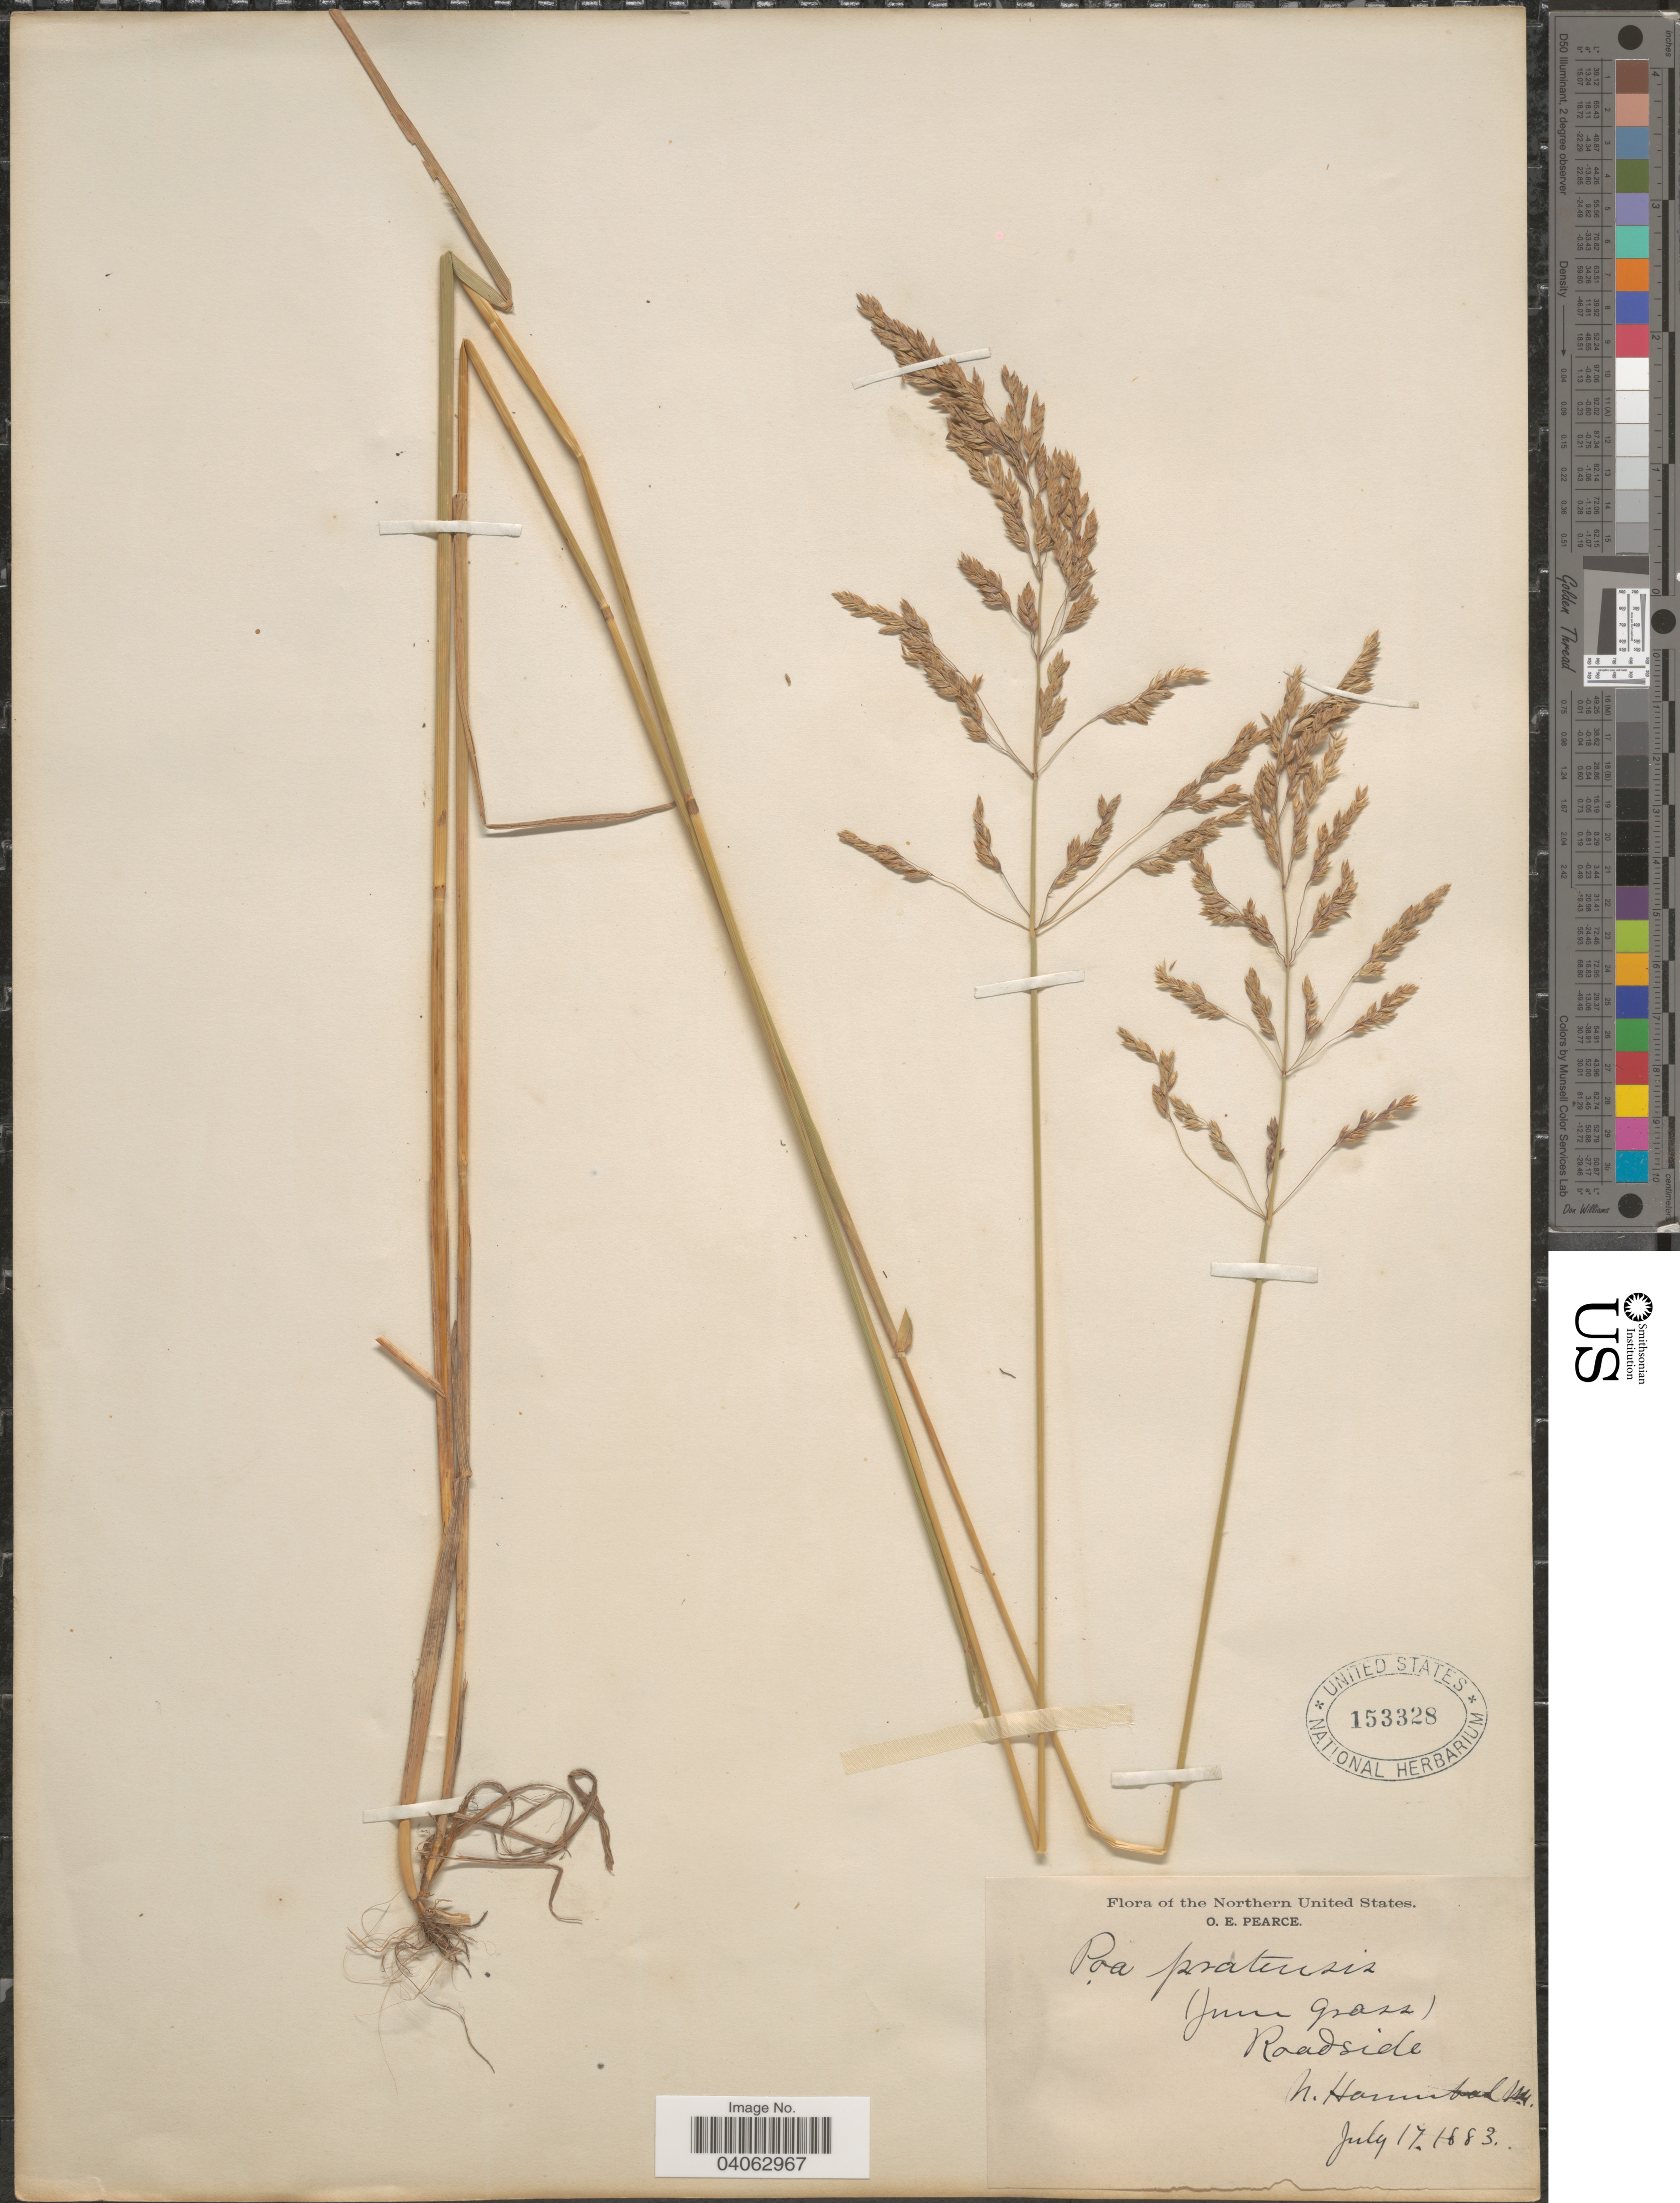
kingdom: Plantae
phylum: Tracheophyta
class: Liliopsida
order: Poales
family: Poaceae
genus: Poa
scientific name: Poa pratensis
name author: L.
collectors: O. E. Pearce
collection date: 1883-07-17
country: United States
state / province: New York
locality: Northern United States. Roadside, N. Hannibal.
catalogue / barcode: US 153328